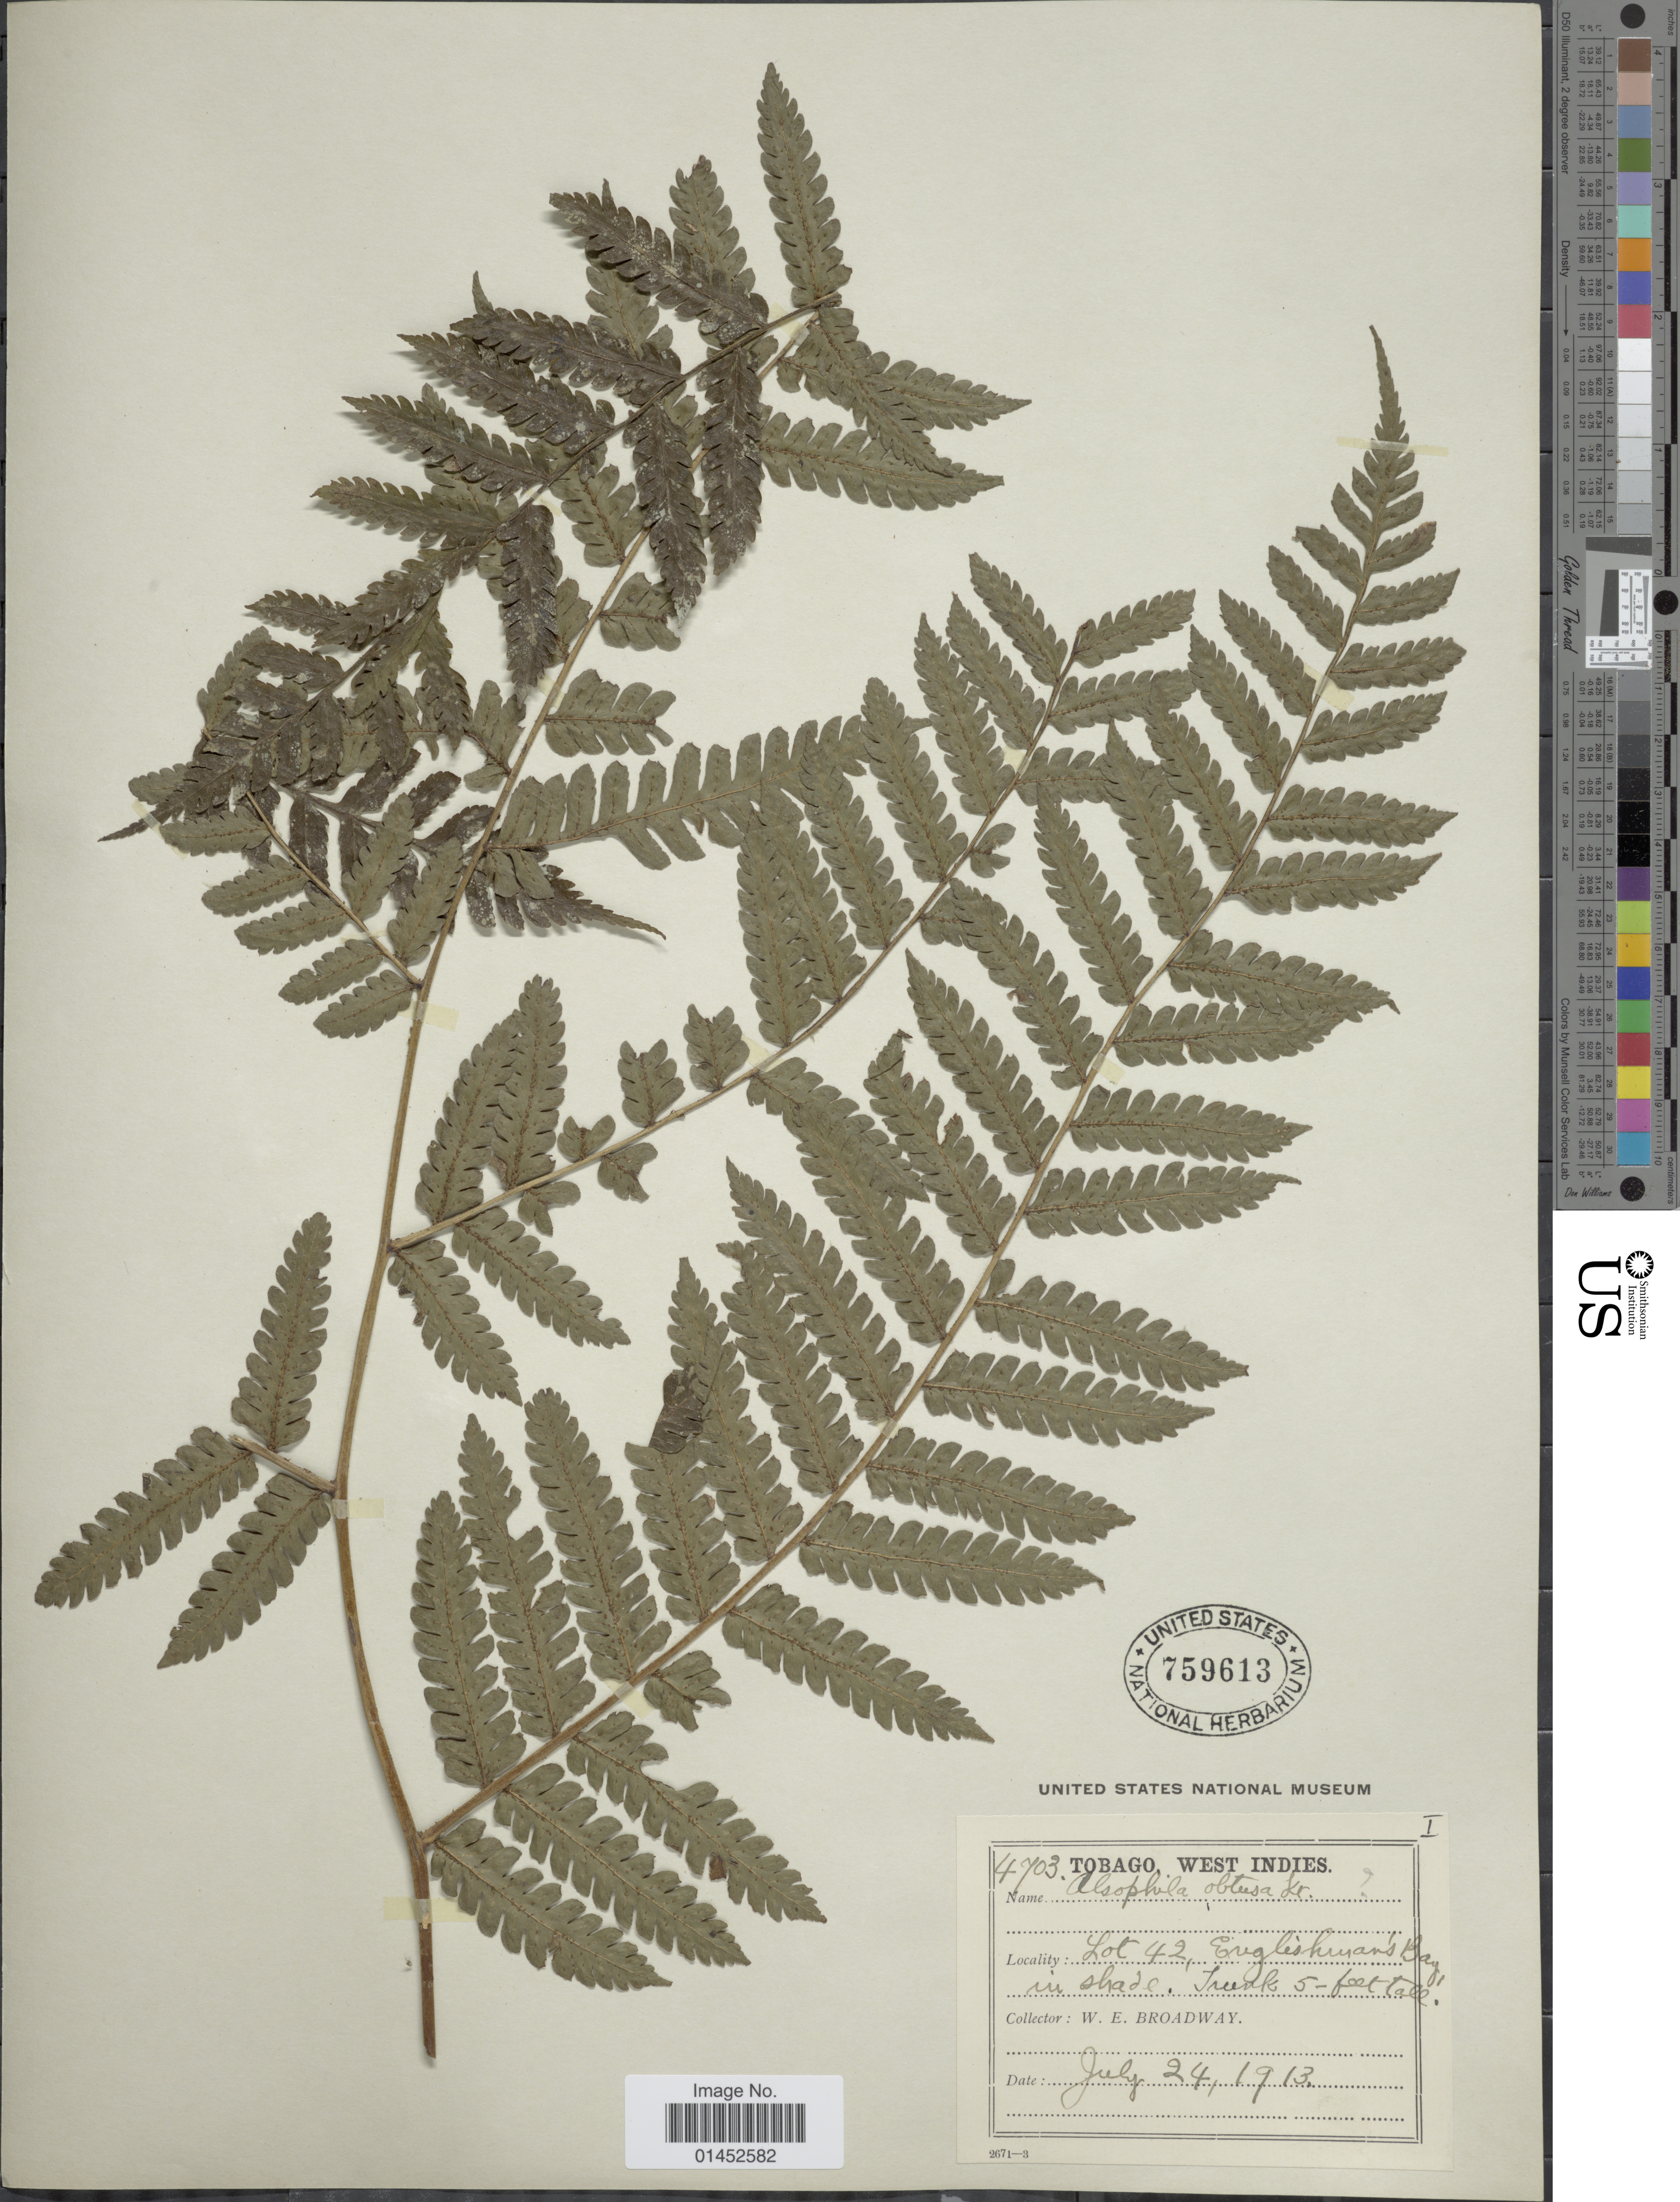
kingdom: Plantae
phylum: Tracheophyta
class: Polypodiopsida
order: Cyatheales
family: Cyatheaceae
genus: Cyathea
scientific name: Cyathea pungens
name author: (Willd.) Domin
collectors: W. E. Broadway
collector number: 4703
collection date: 1913-07-24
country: Trinidad and Tobago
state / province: Tobago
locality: West Indies, Lot 42, Englishman's Bay, in shade.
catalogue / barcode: US 759613